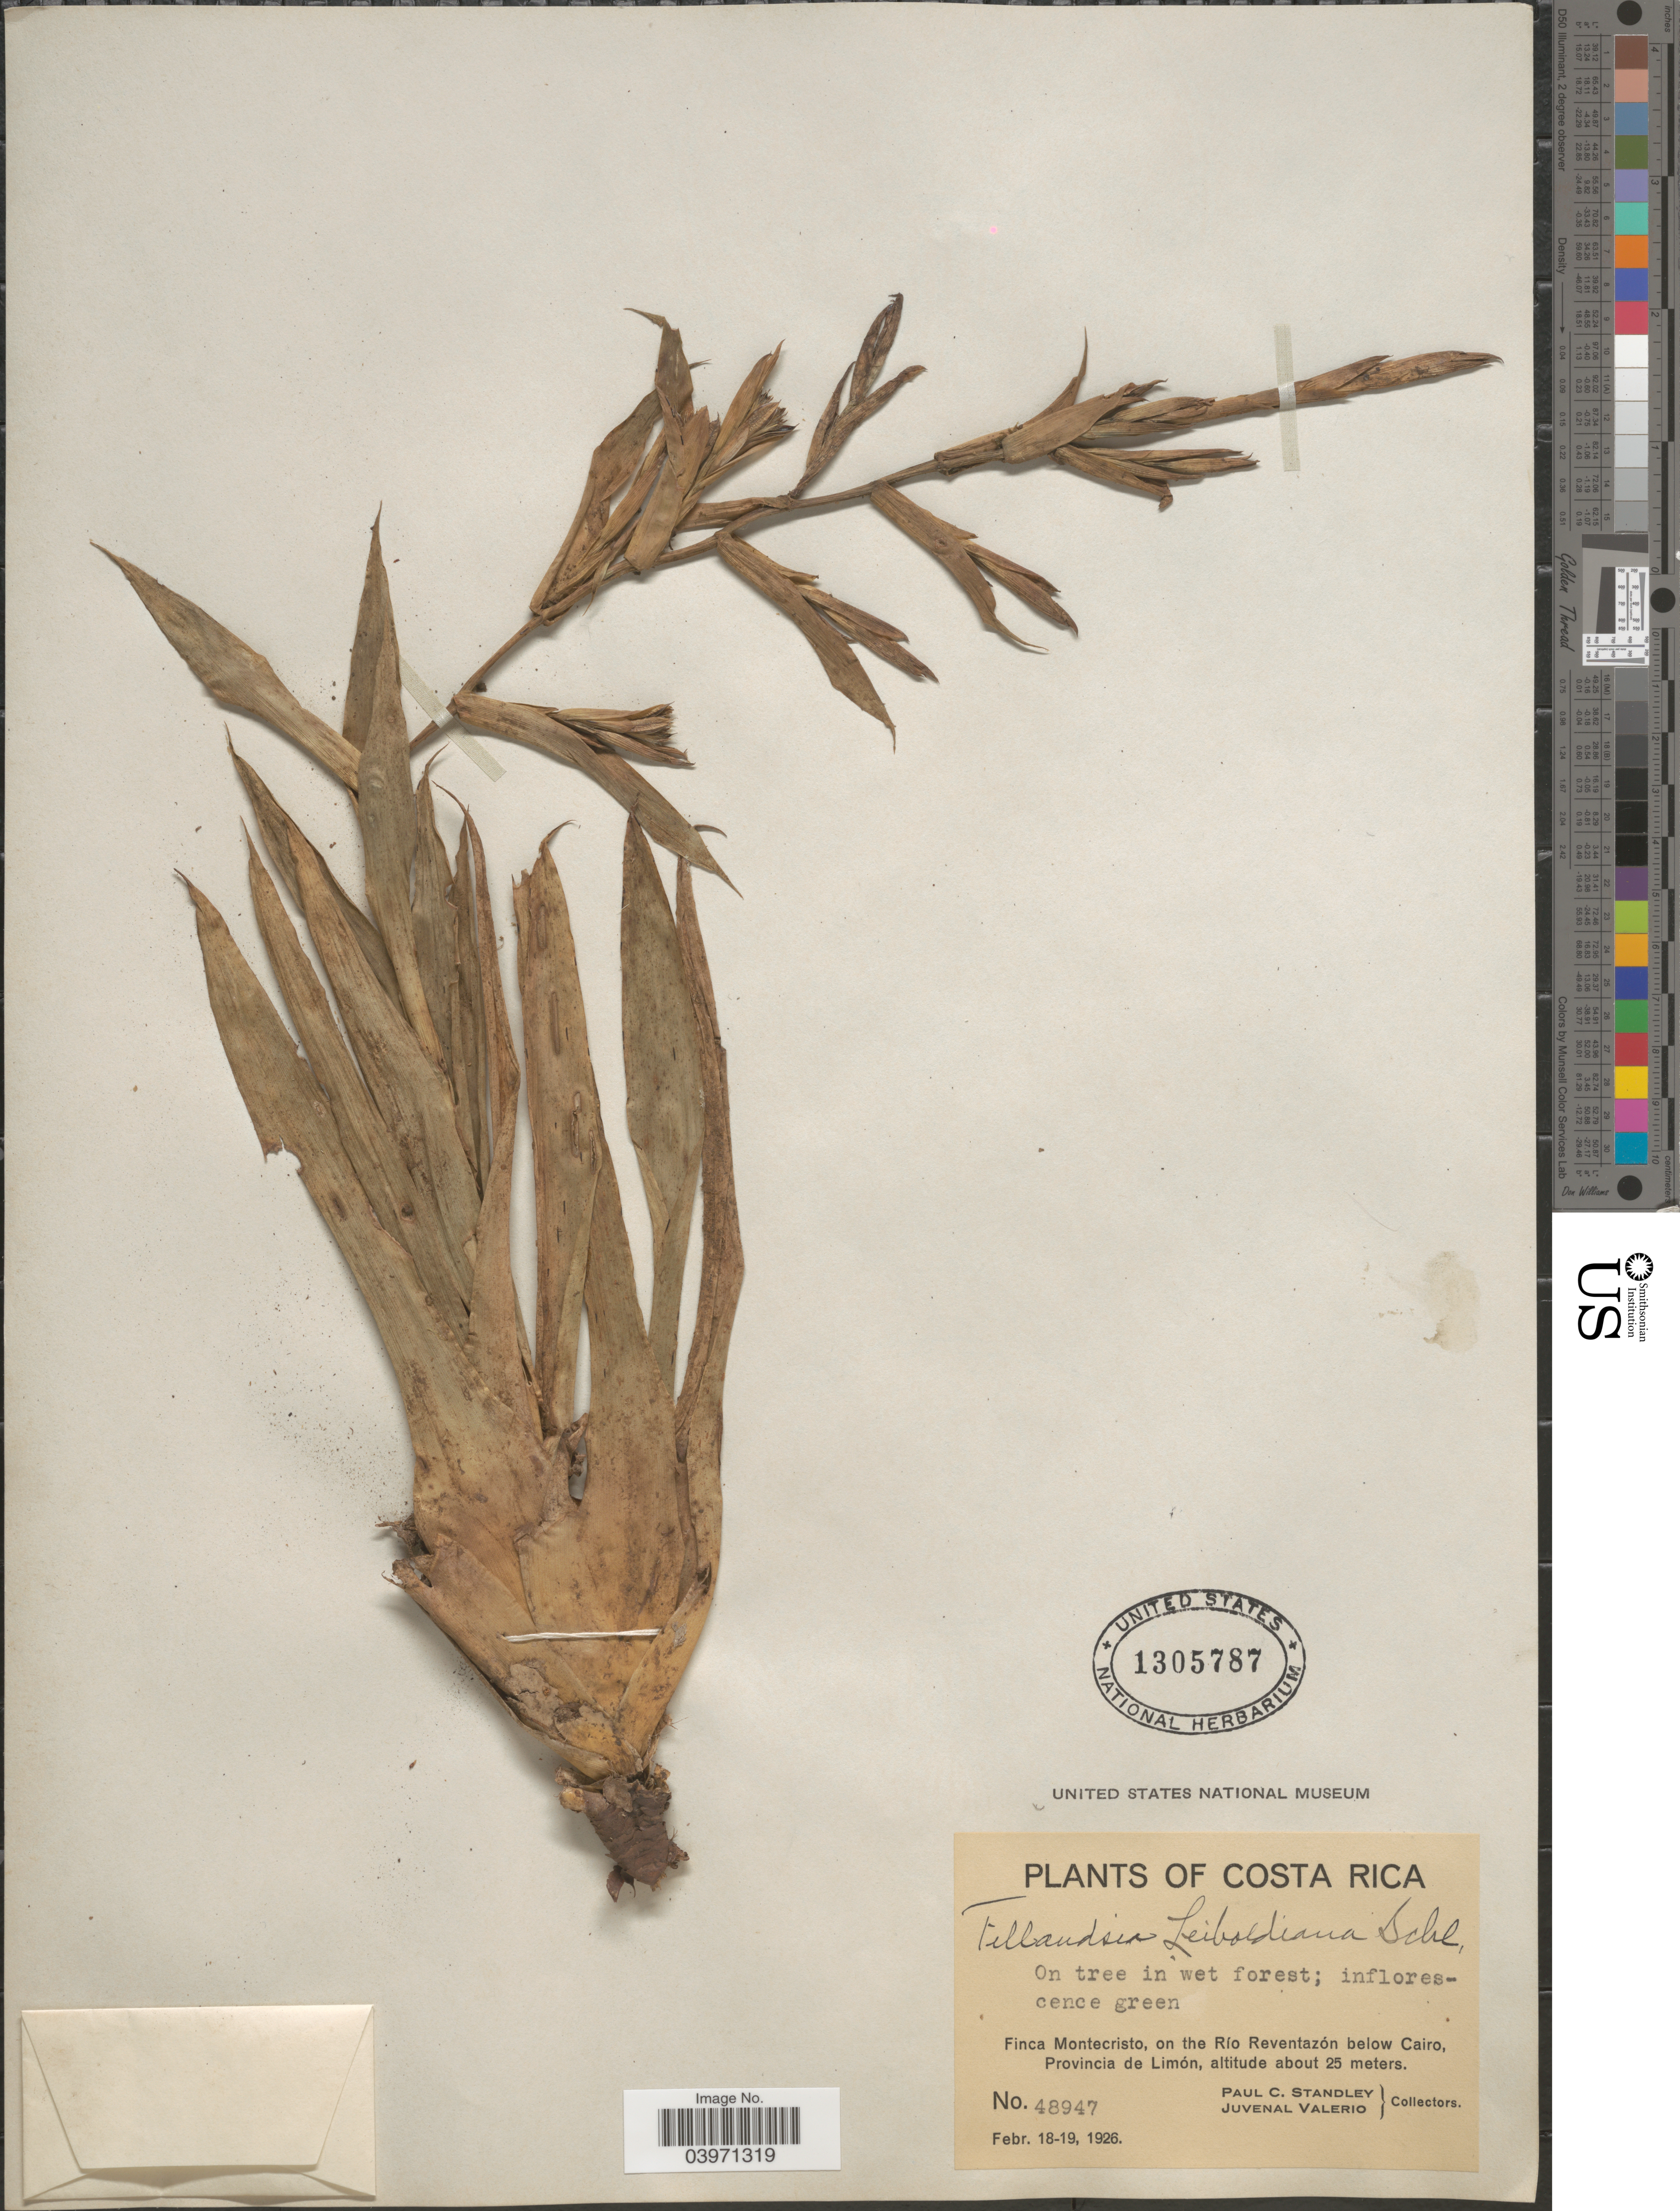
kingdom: Plantae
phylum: Tracheophyta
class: Liliopsida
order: Poales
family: Bromeliaceae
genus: Tillandsia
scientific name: Tillandsia leiboldiana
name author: Schltdl.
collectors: P. C. Standley & J. Valerio R.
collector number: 48947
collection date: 1926-02-18/1926-02-19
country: Costa Rica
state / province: Limón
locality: Finca Montecristo, on the Río Reventazón below Cairo.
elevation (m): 25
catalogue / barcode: US 1305787